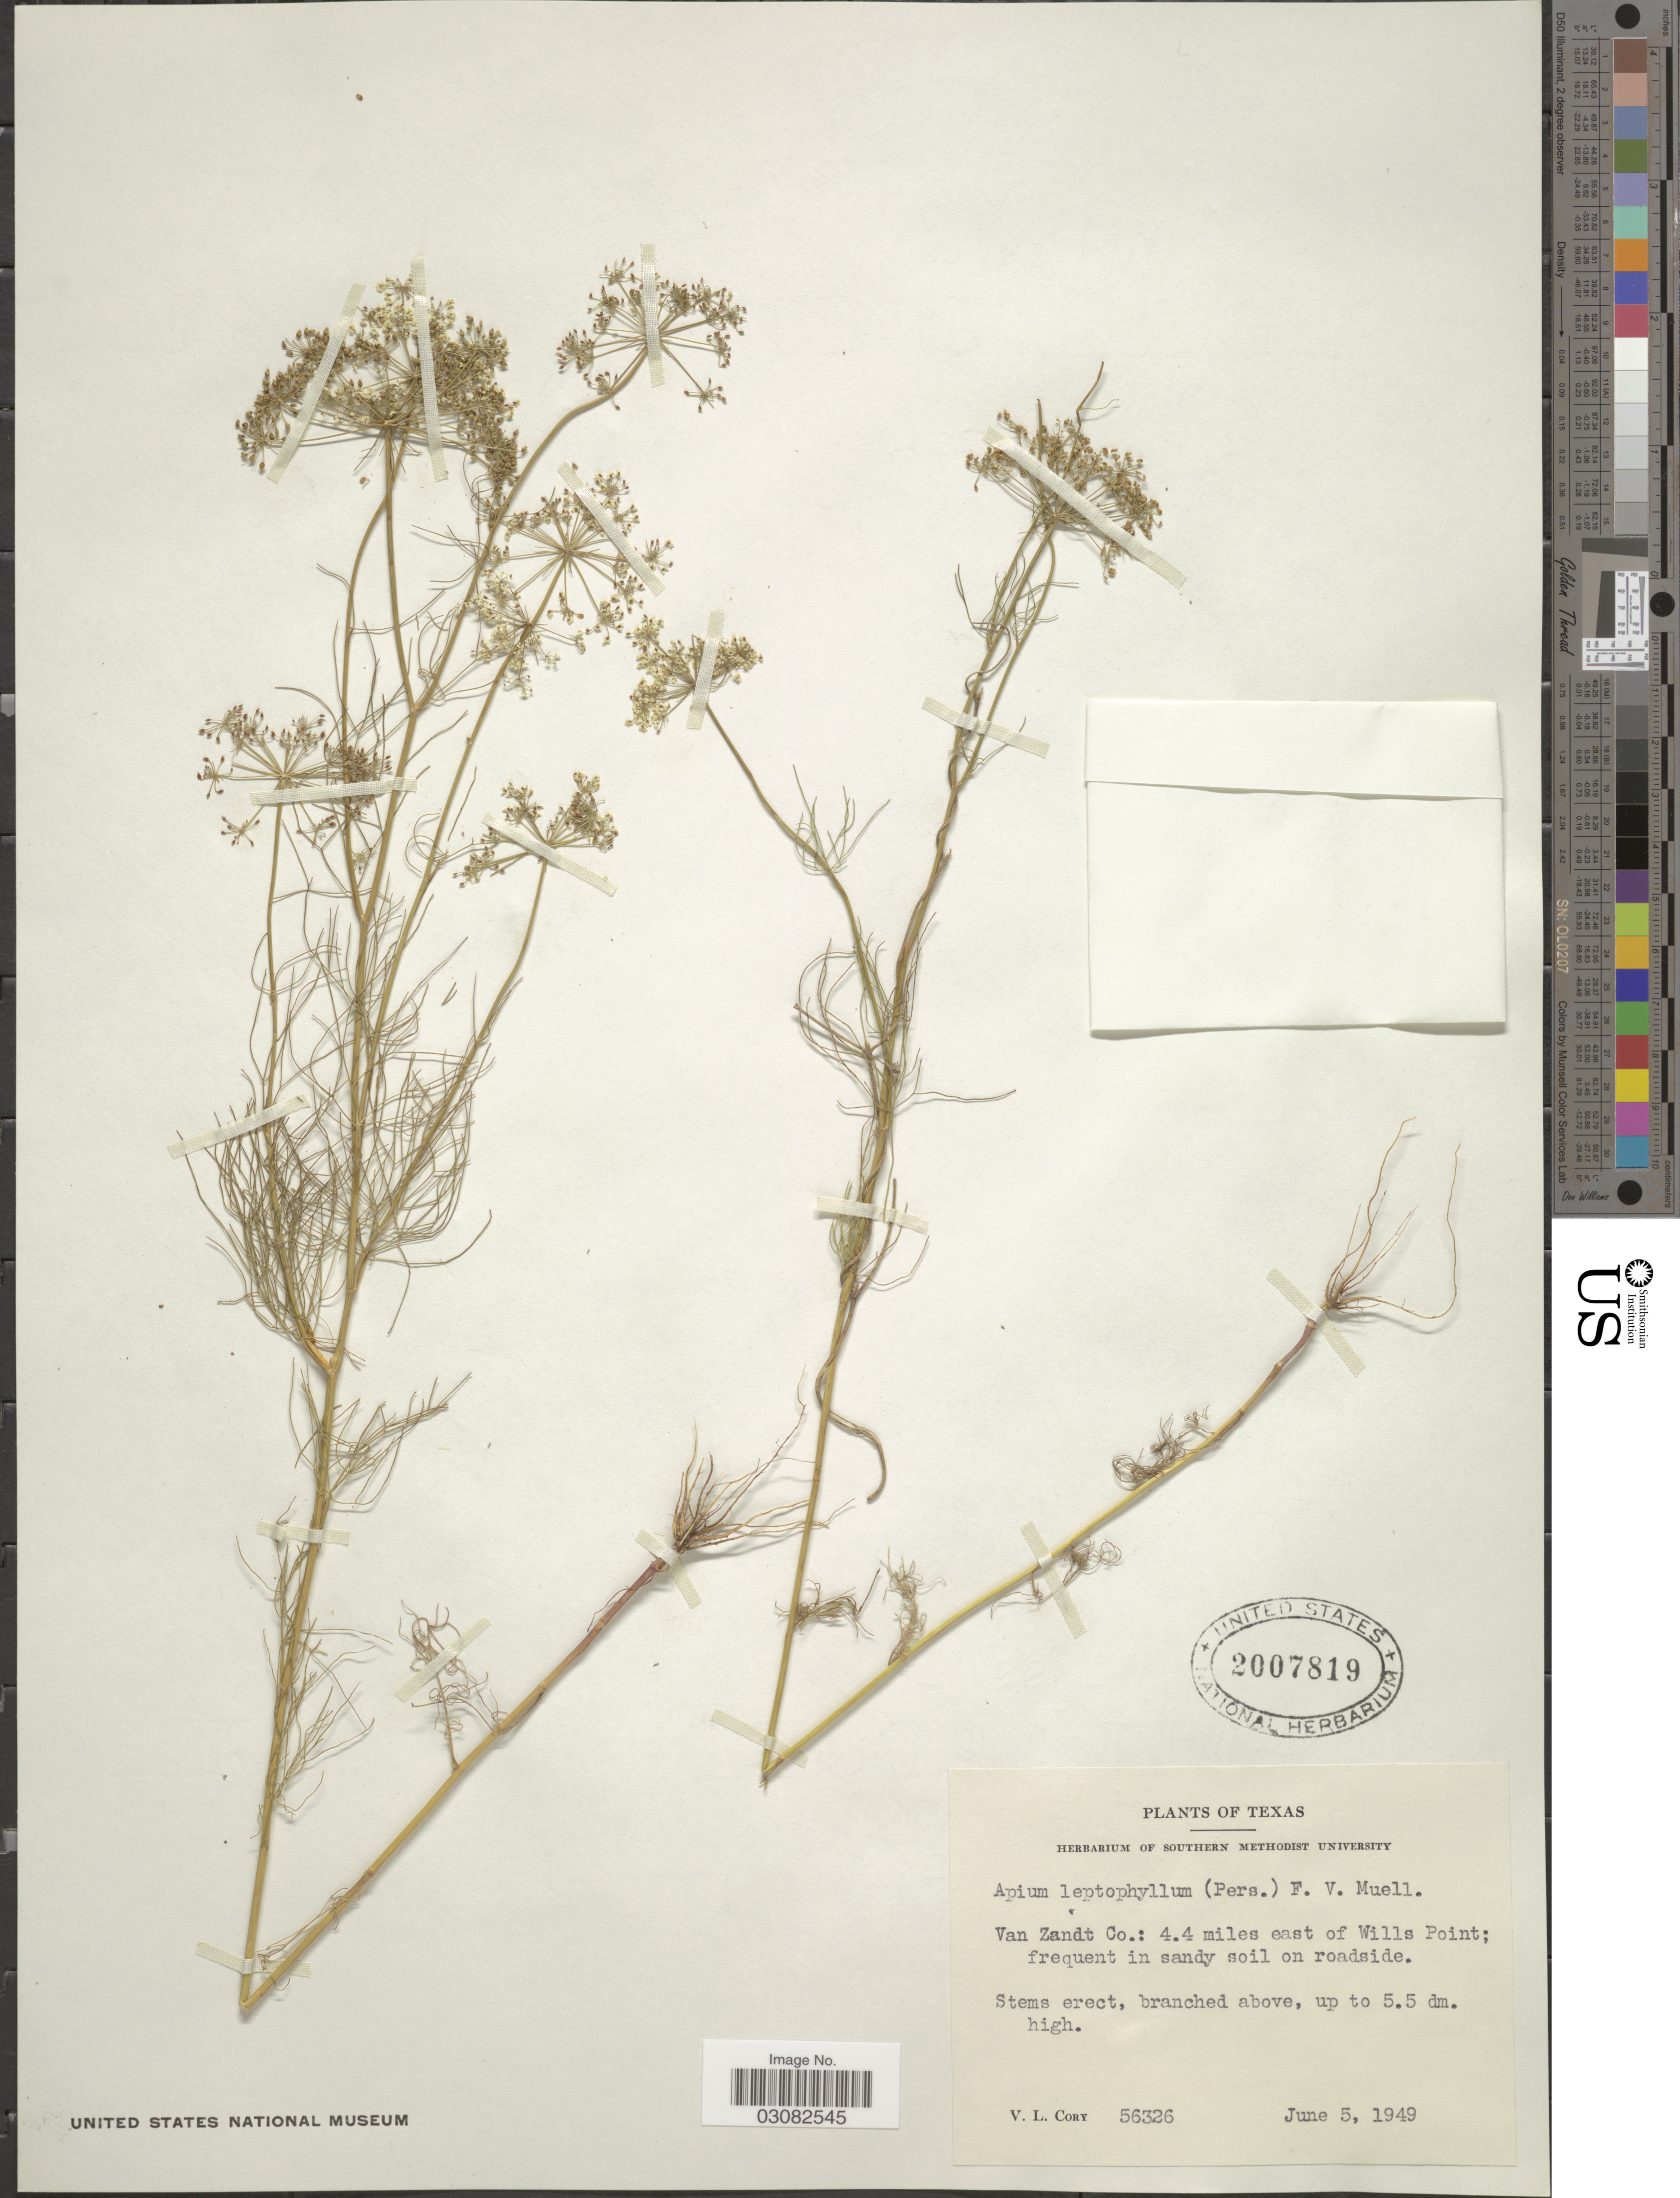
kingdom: Plantae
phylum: Tracheophyta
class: Magnoliopsida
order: Apiales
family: Apiaceae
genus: Apium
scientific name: Apium leptophyllum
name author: (Pers.) F. Muell. ex Benth.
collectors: V. Cory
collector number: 56326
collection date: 1949-06-05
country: United States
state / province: Texas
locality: Van Zandt Co.: 4.4 miles east of Wills Point; frequent in sandy soil on roadside.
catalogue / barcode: US 2007819